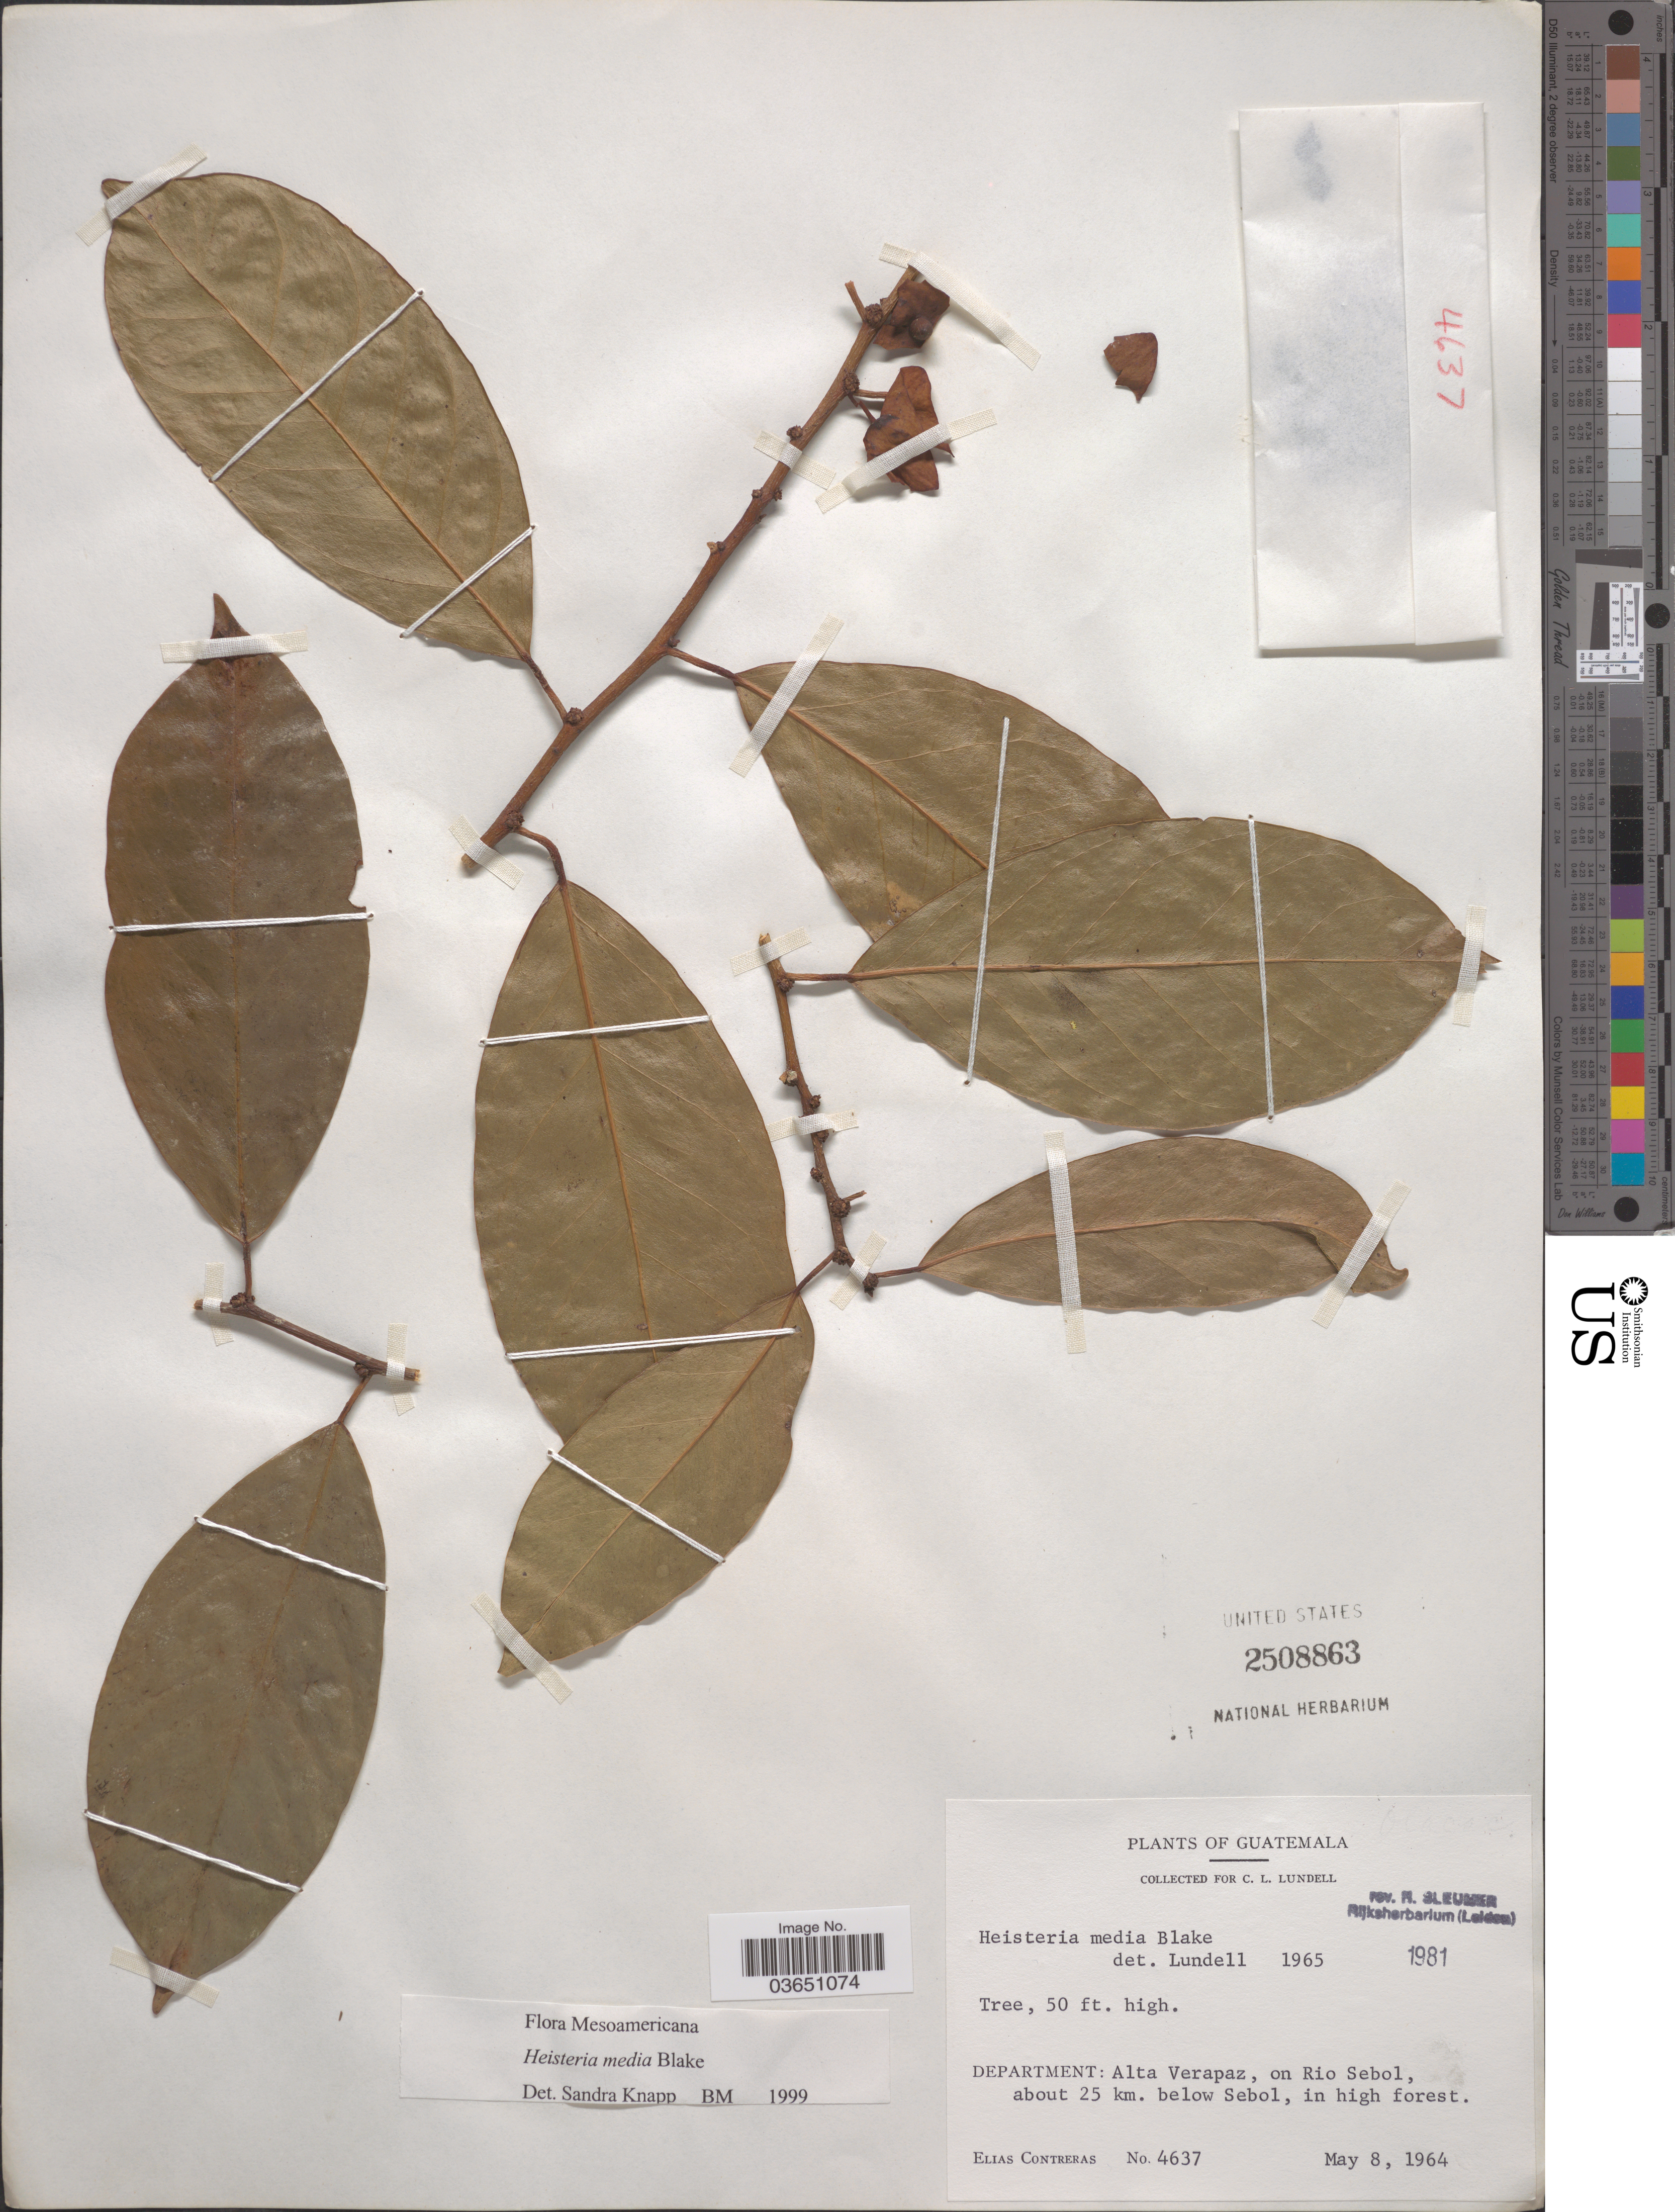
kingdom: Plantae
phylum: Tracheophyta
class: Magnoliopsida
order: Santalales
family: Erythropalaceae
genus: Heisteria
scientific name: Heisteria media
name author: S.F. Blake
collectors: E. Contreras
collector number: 4637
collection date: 1964-05-08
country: Guatemala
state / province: Alta Verapaz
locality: Department: Alta Verapaz, on Rio Sebol, about 25 km. below Sebol, in high forest.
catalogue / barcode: US 2508863